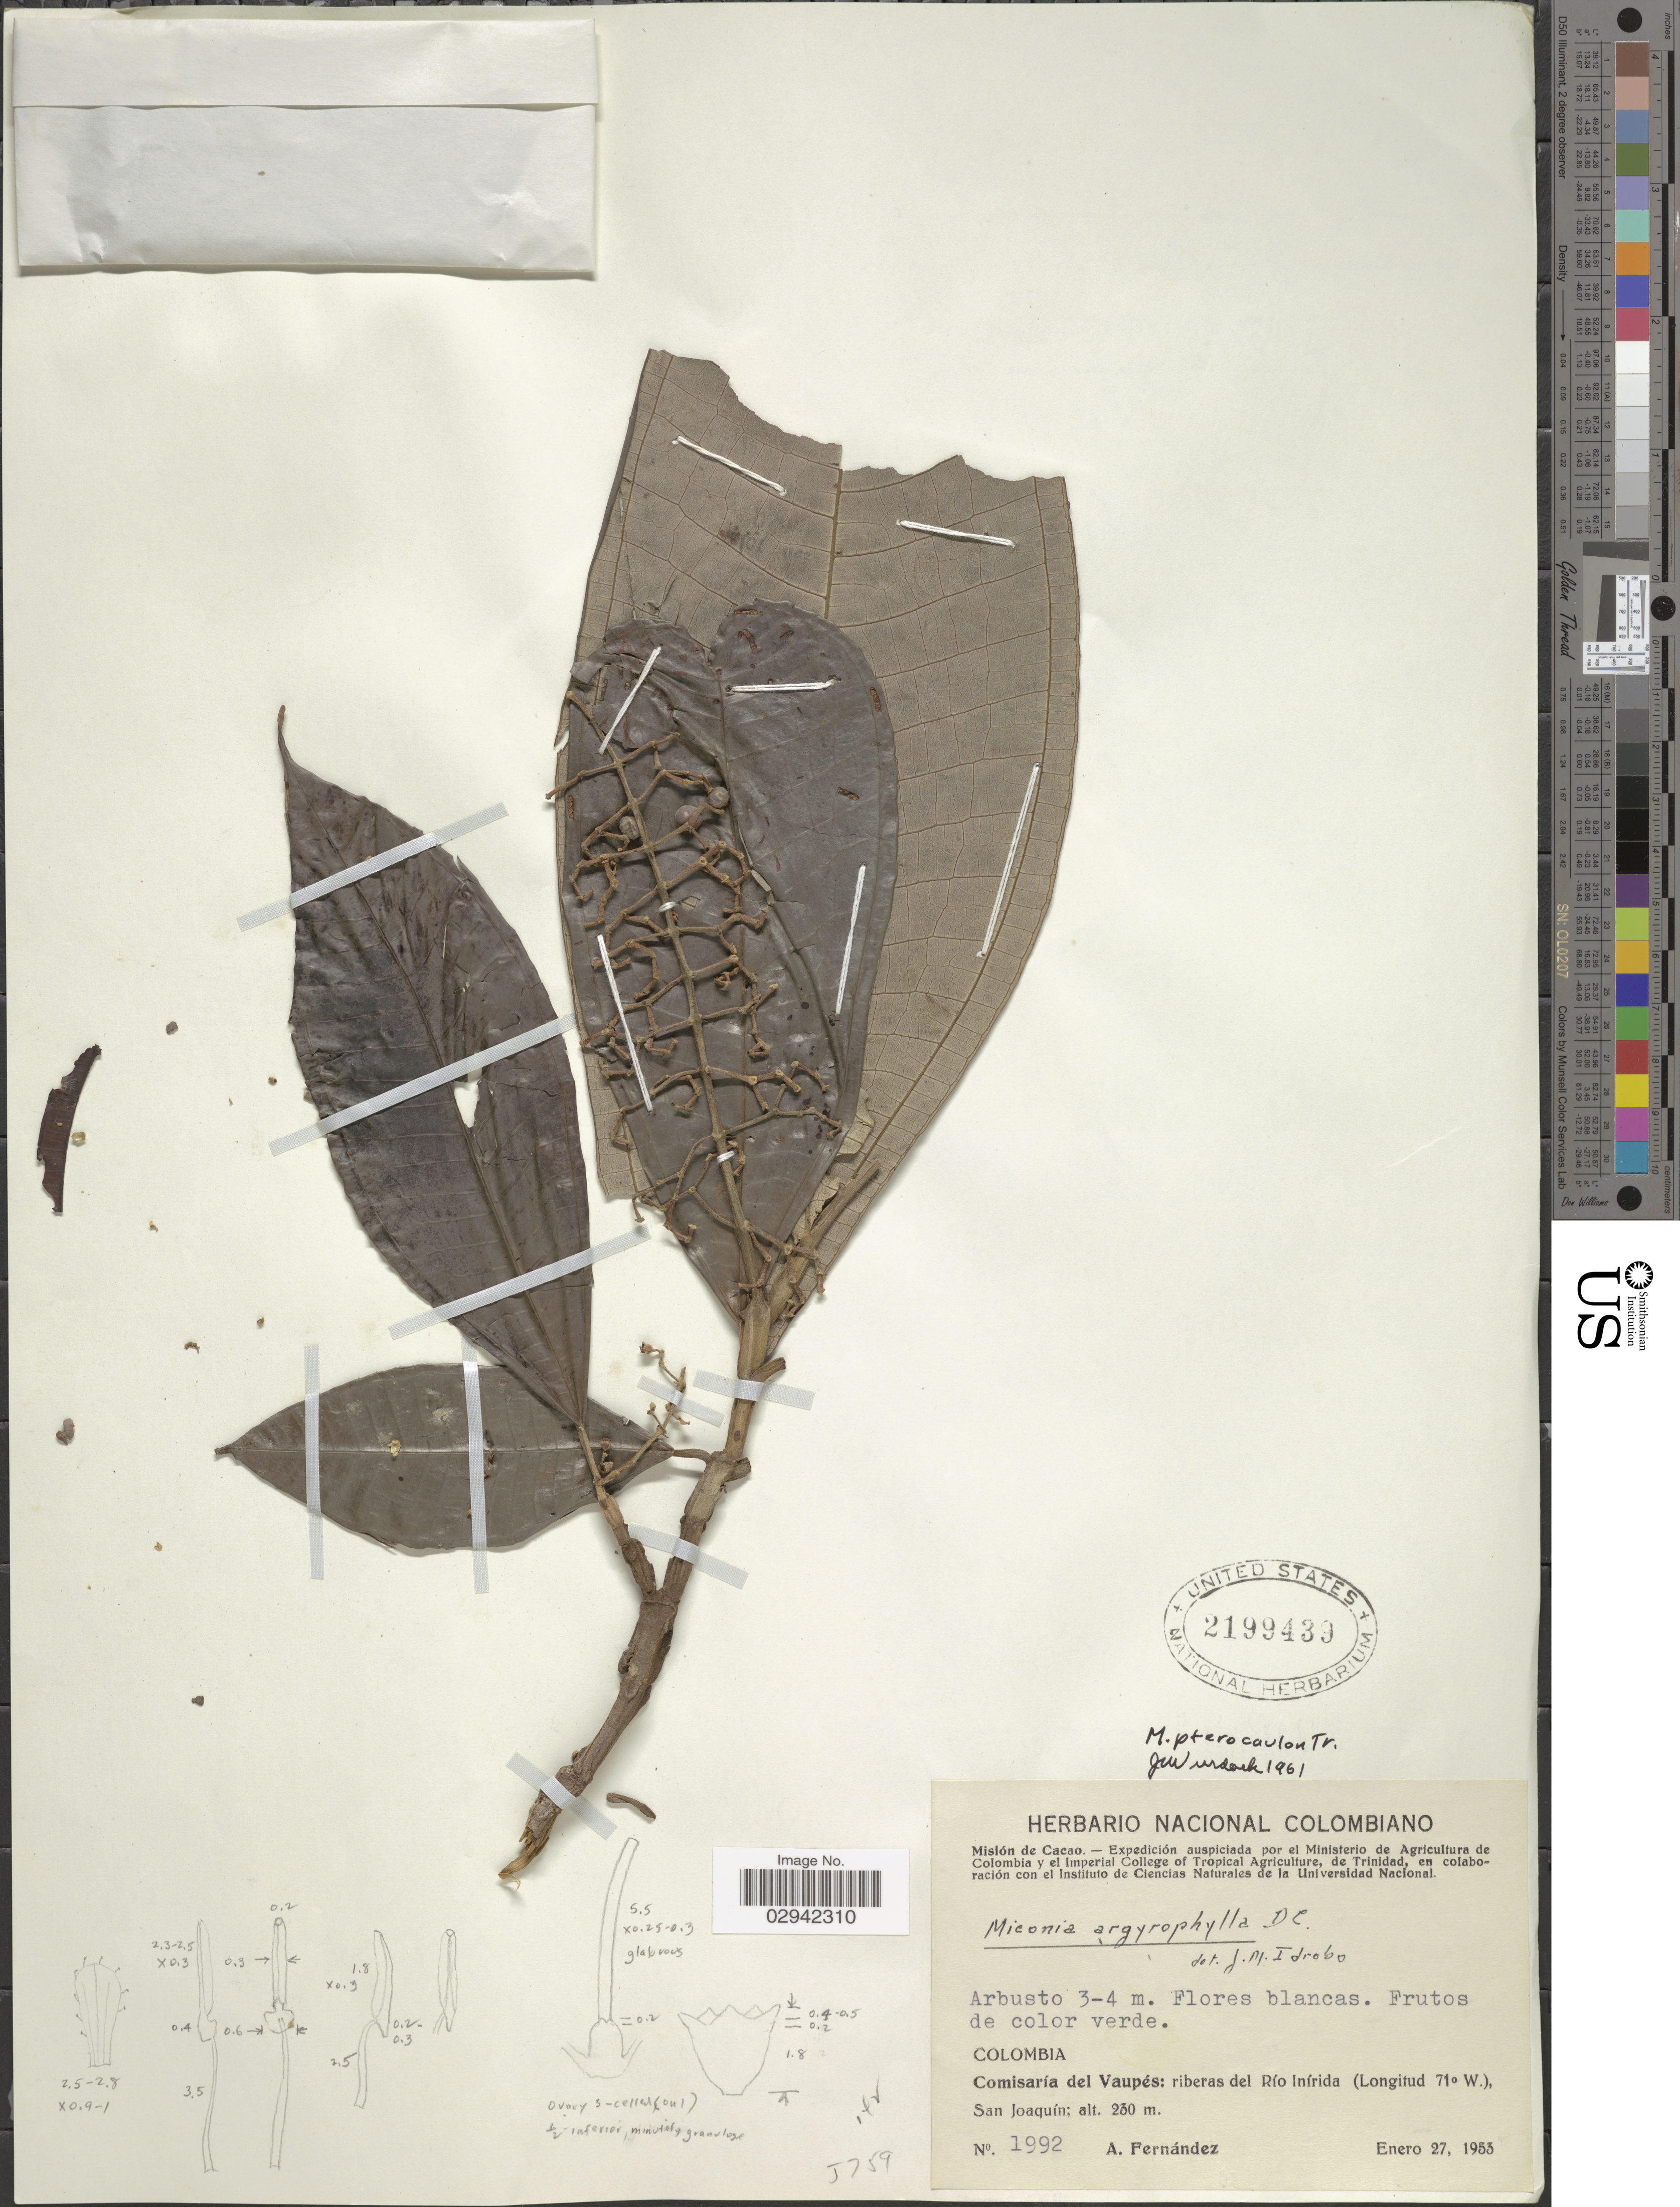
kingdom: Plantae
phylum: Tracheophyta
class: Magnoliopsida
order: Myrtales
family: Melastomataceae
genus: Miconia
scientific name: Miconia pterocaulon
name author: Triana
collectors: A. Fernandez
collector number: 1992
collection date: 1953-01-27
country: Colombia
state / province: Vaupés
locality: Comisaría del Vaupés: riberas del Río Inírida. San Joaquín.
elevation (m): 230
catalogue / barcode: US 2199439